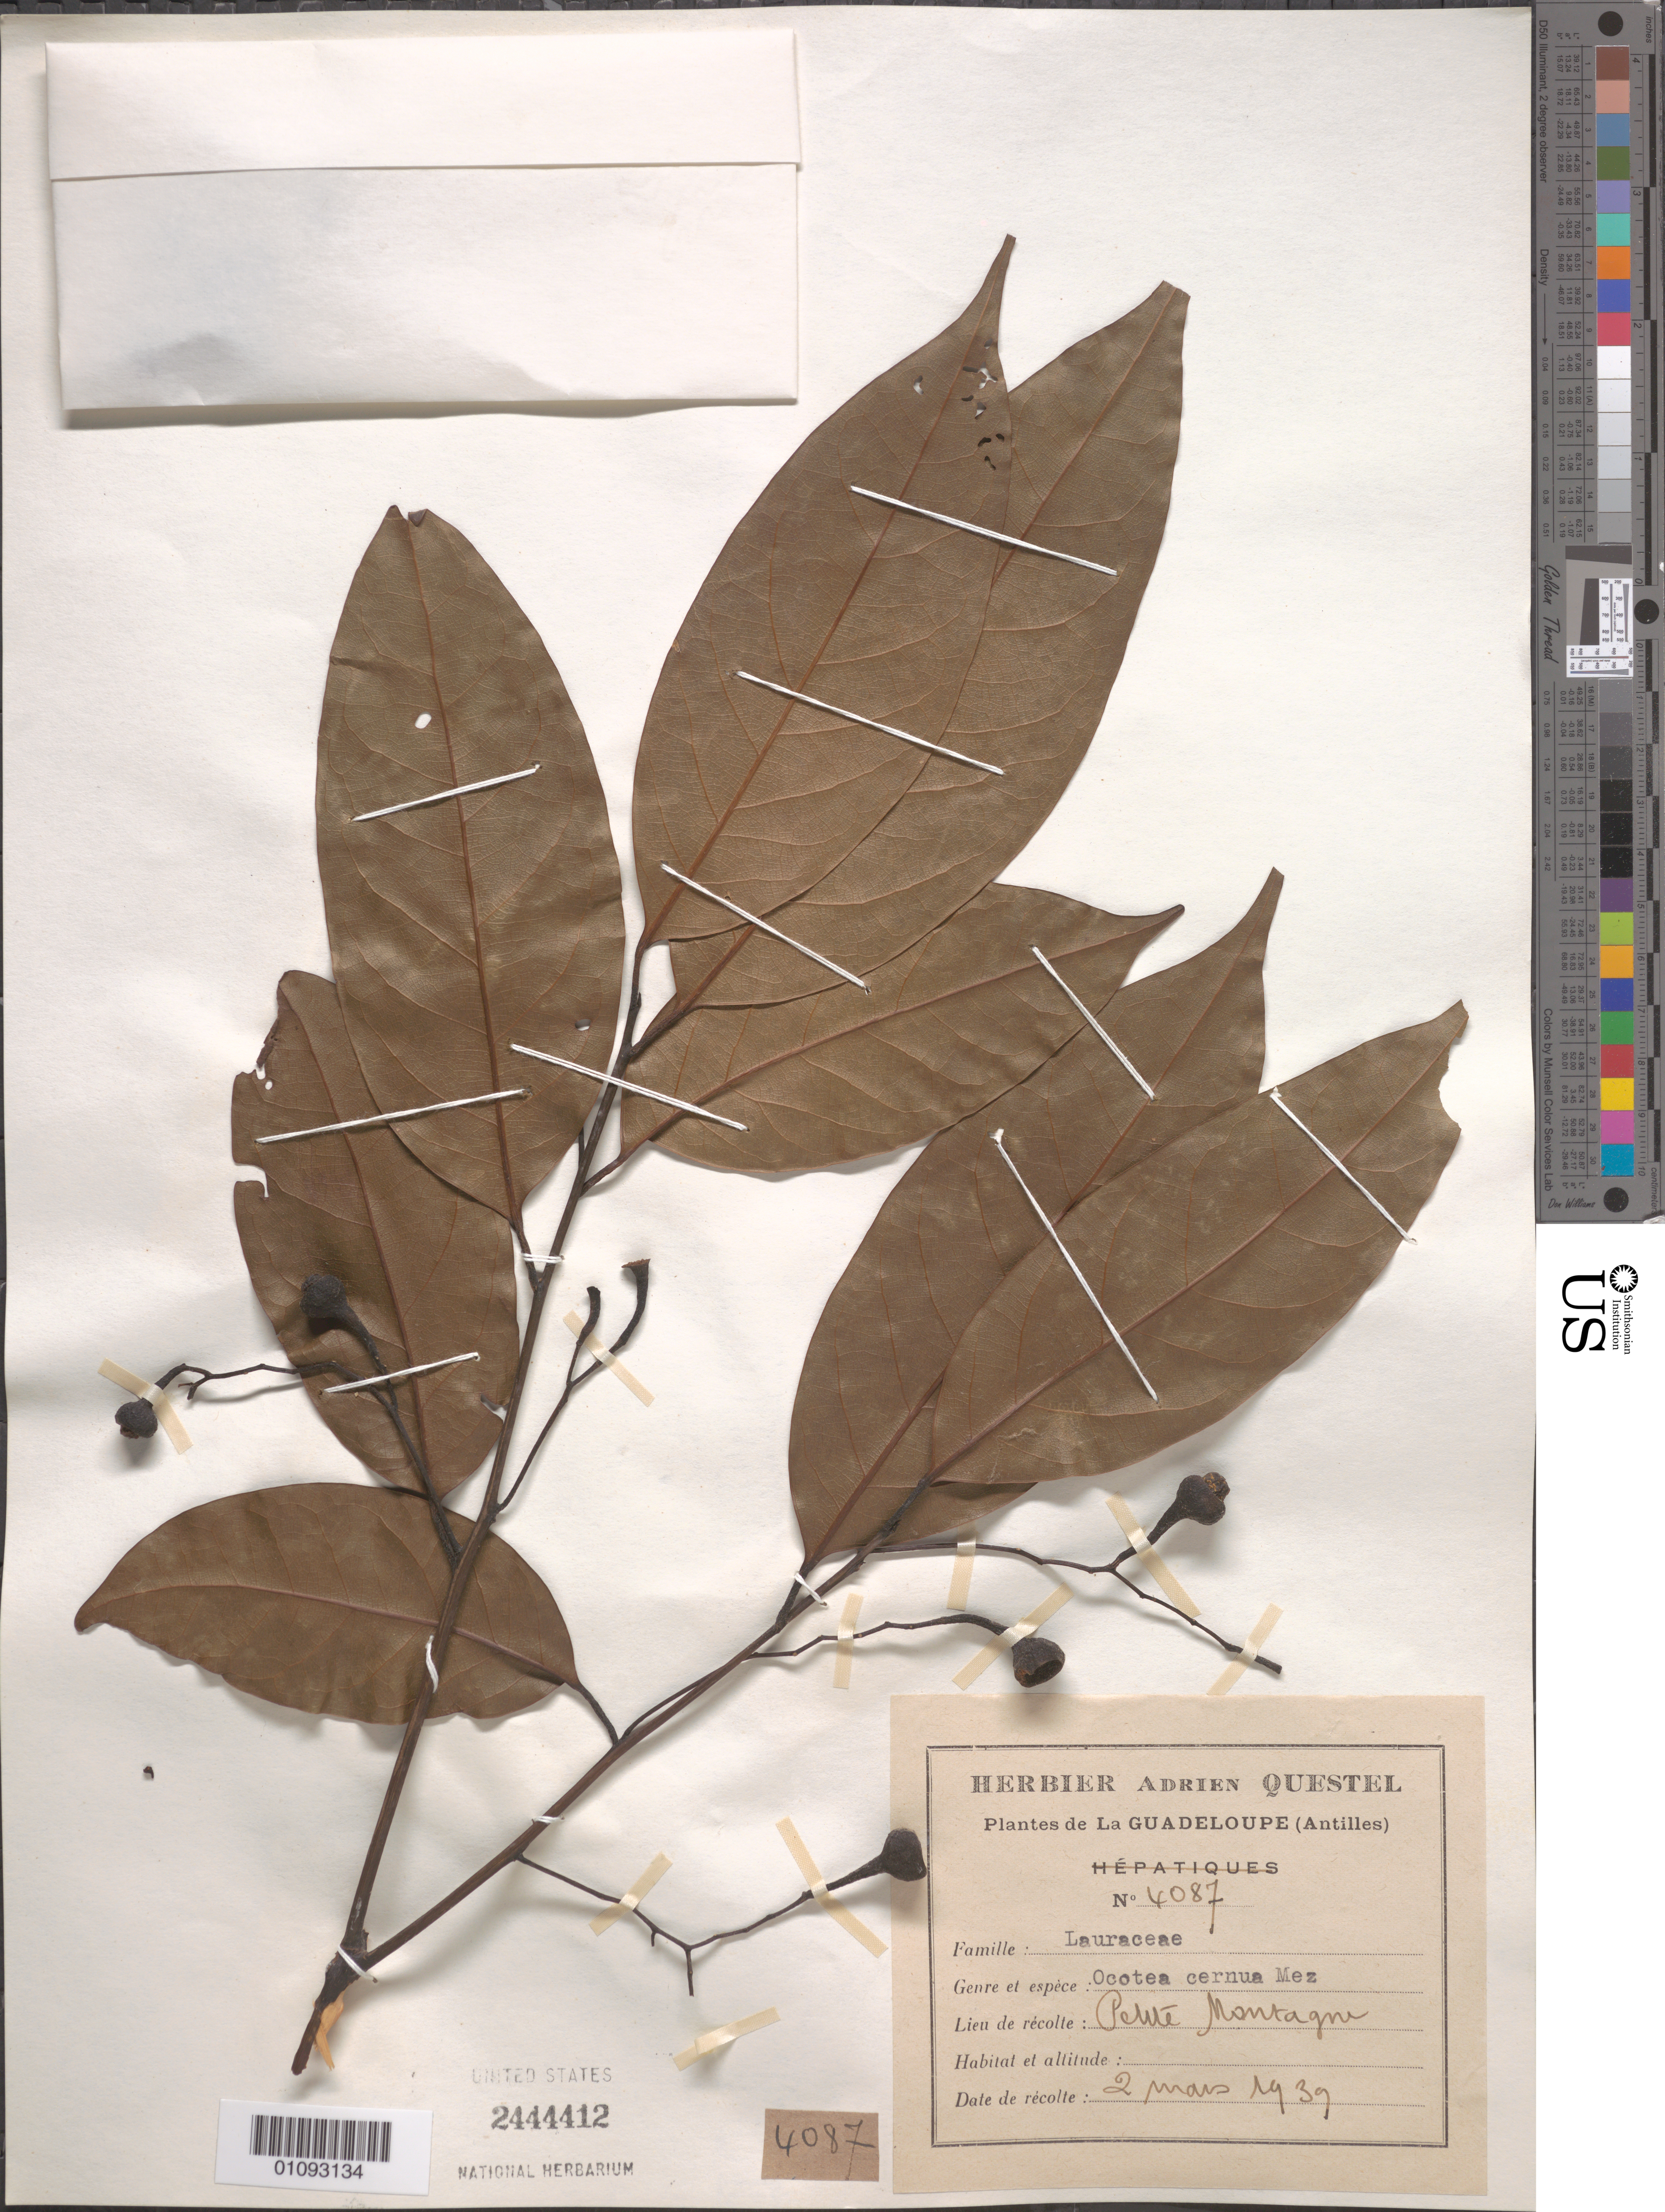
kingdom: Plantae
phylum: Tracheophyta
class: Magnoliopsida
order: Laurales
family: Lauraceae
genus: Ocotea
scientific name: Ocotea cernua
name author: (Nees) Mez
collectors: A. Questel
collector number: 4087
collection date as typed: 02 Mar 1939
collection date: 1939-03-02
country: Guadeloupe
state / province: St. Anne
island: Basse Terre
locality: Petit Montagne.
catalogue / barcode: US 2444412